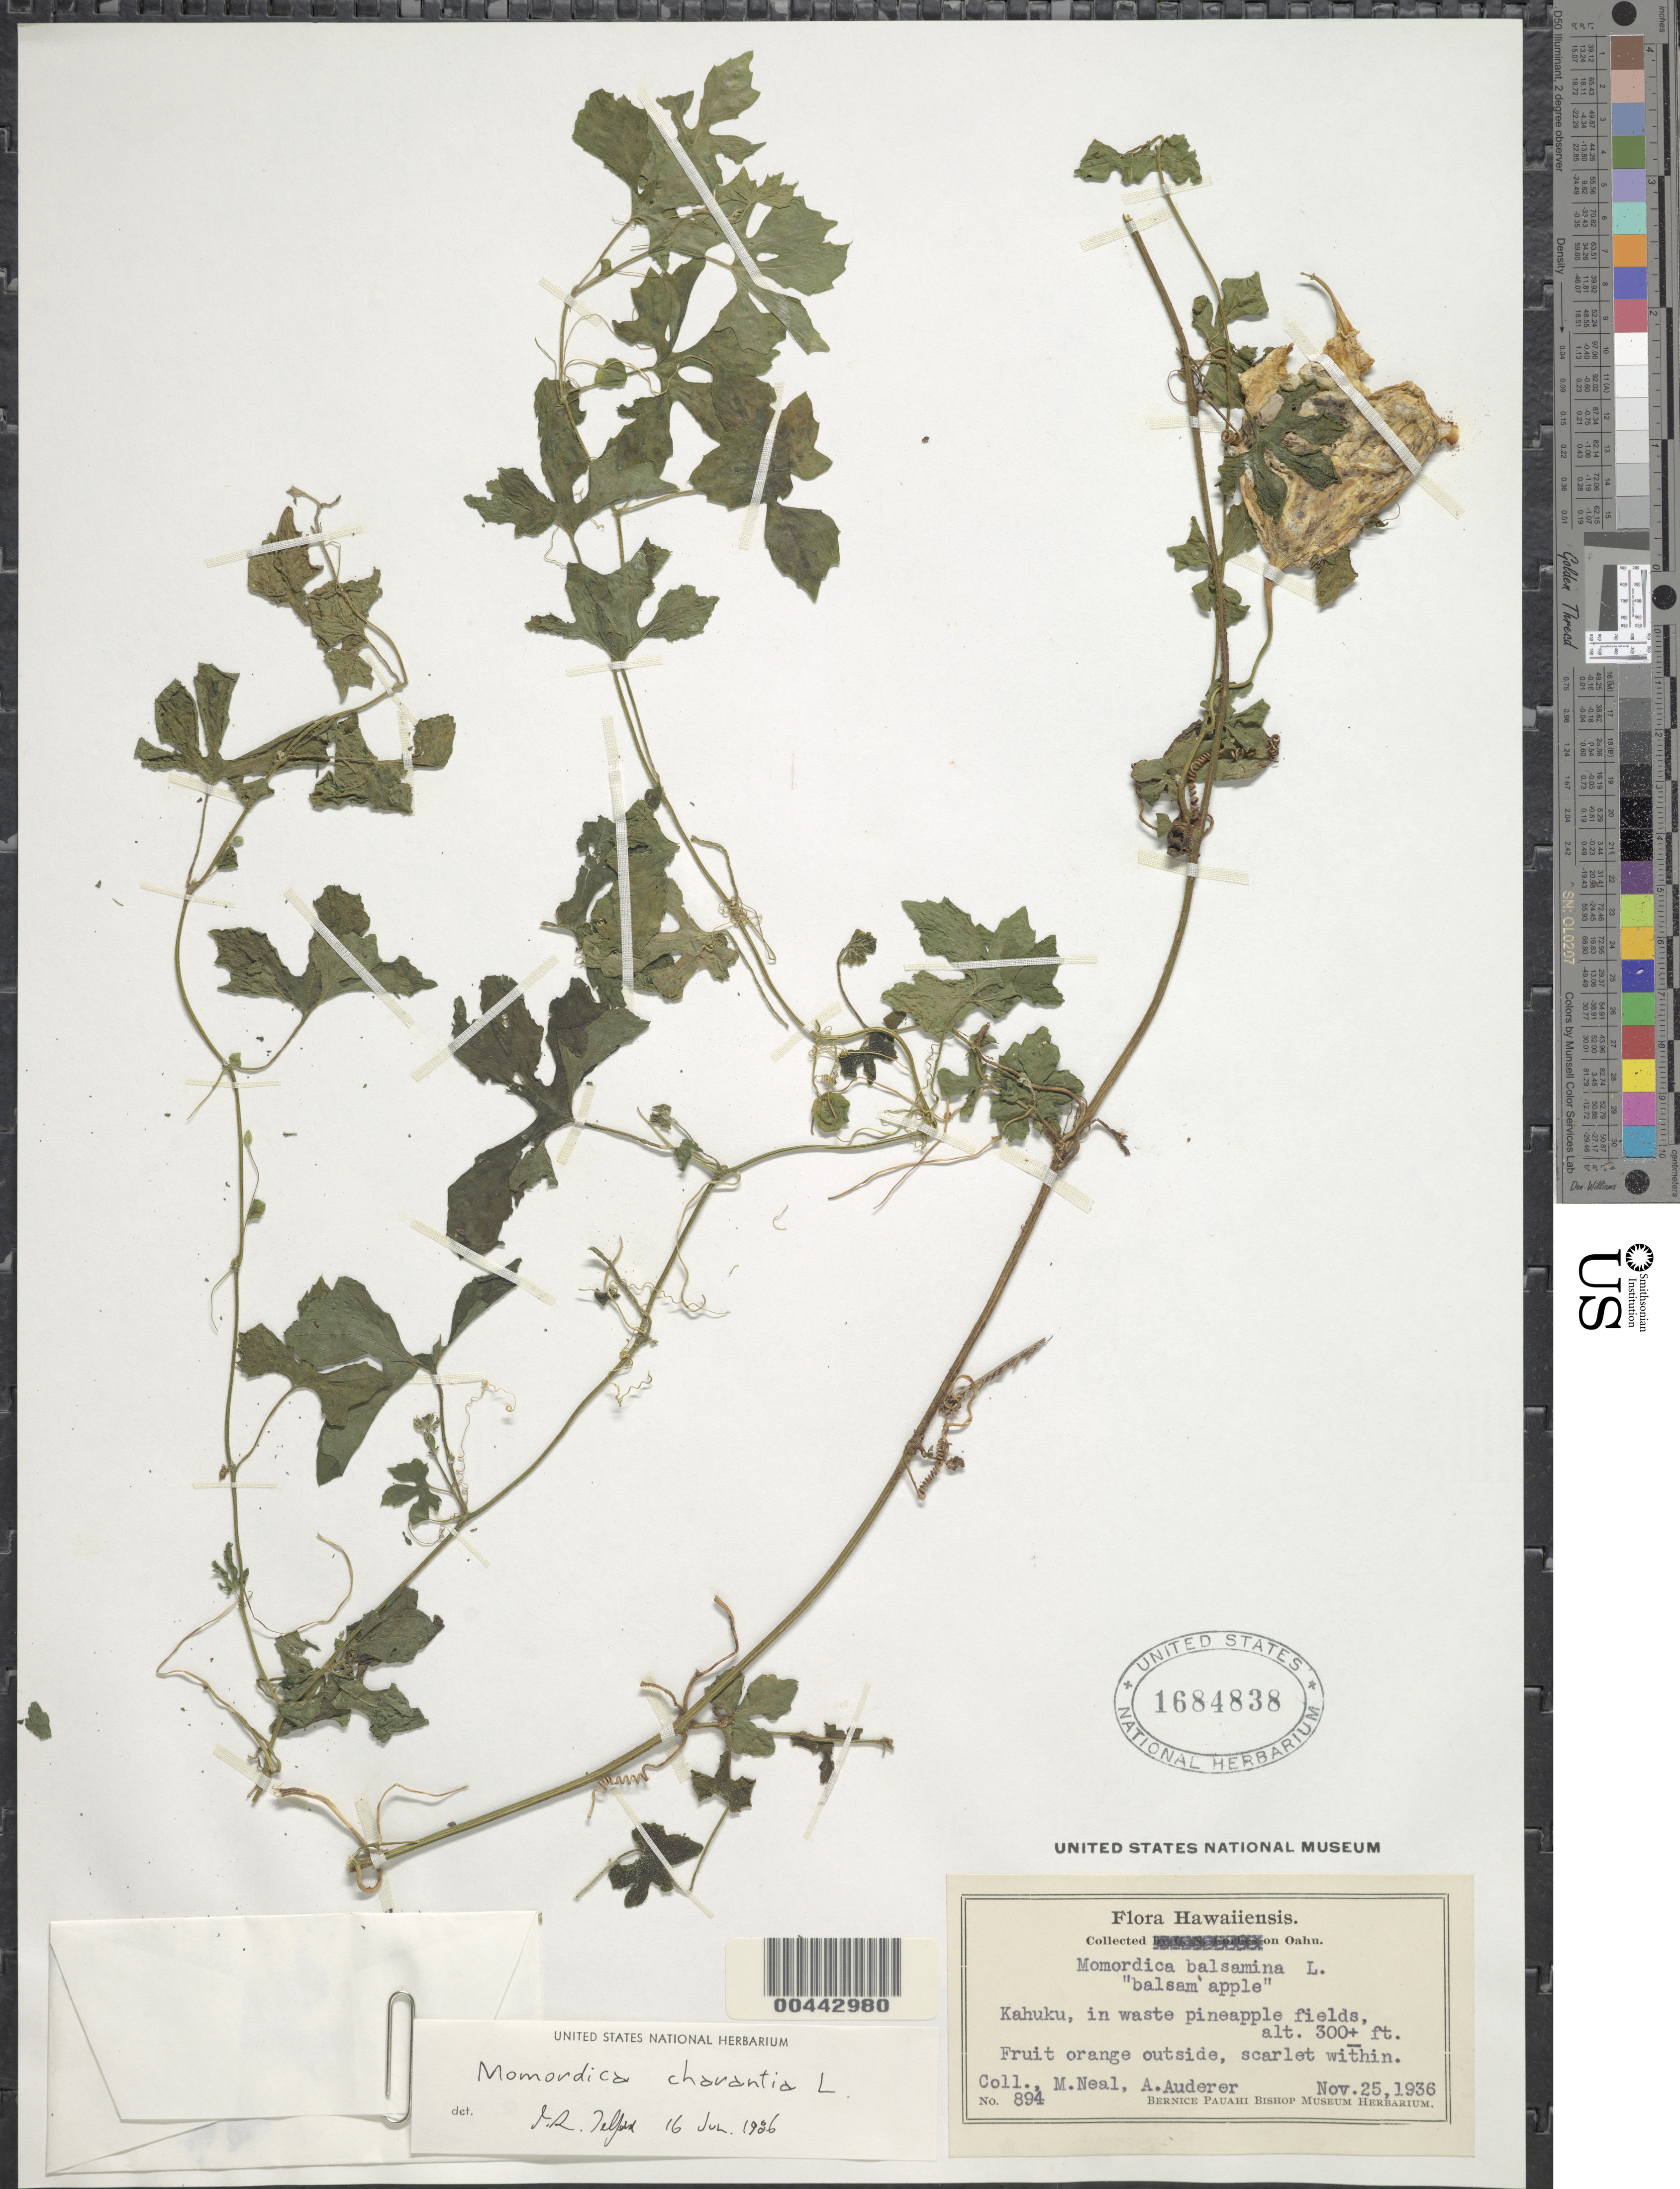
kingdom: Plantae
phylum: Tracheophyta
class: Magnoliopsida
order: Cucurbitales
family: Cucurbitaceae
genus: Momordica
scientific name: Momordica charantia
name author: L.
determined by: Telfer, J. R.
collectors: W. Ning & A. Auderer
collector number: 894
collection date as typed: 25 Nov 1936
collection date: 1936-11-25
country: United States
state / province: Hawaii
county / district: Kauai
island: Kaua'i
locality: Kahuku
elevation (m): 91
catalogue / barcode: US 1684838